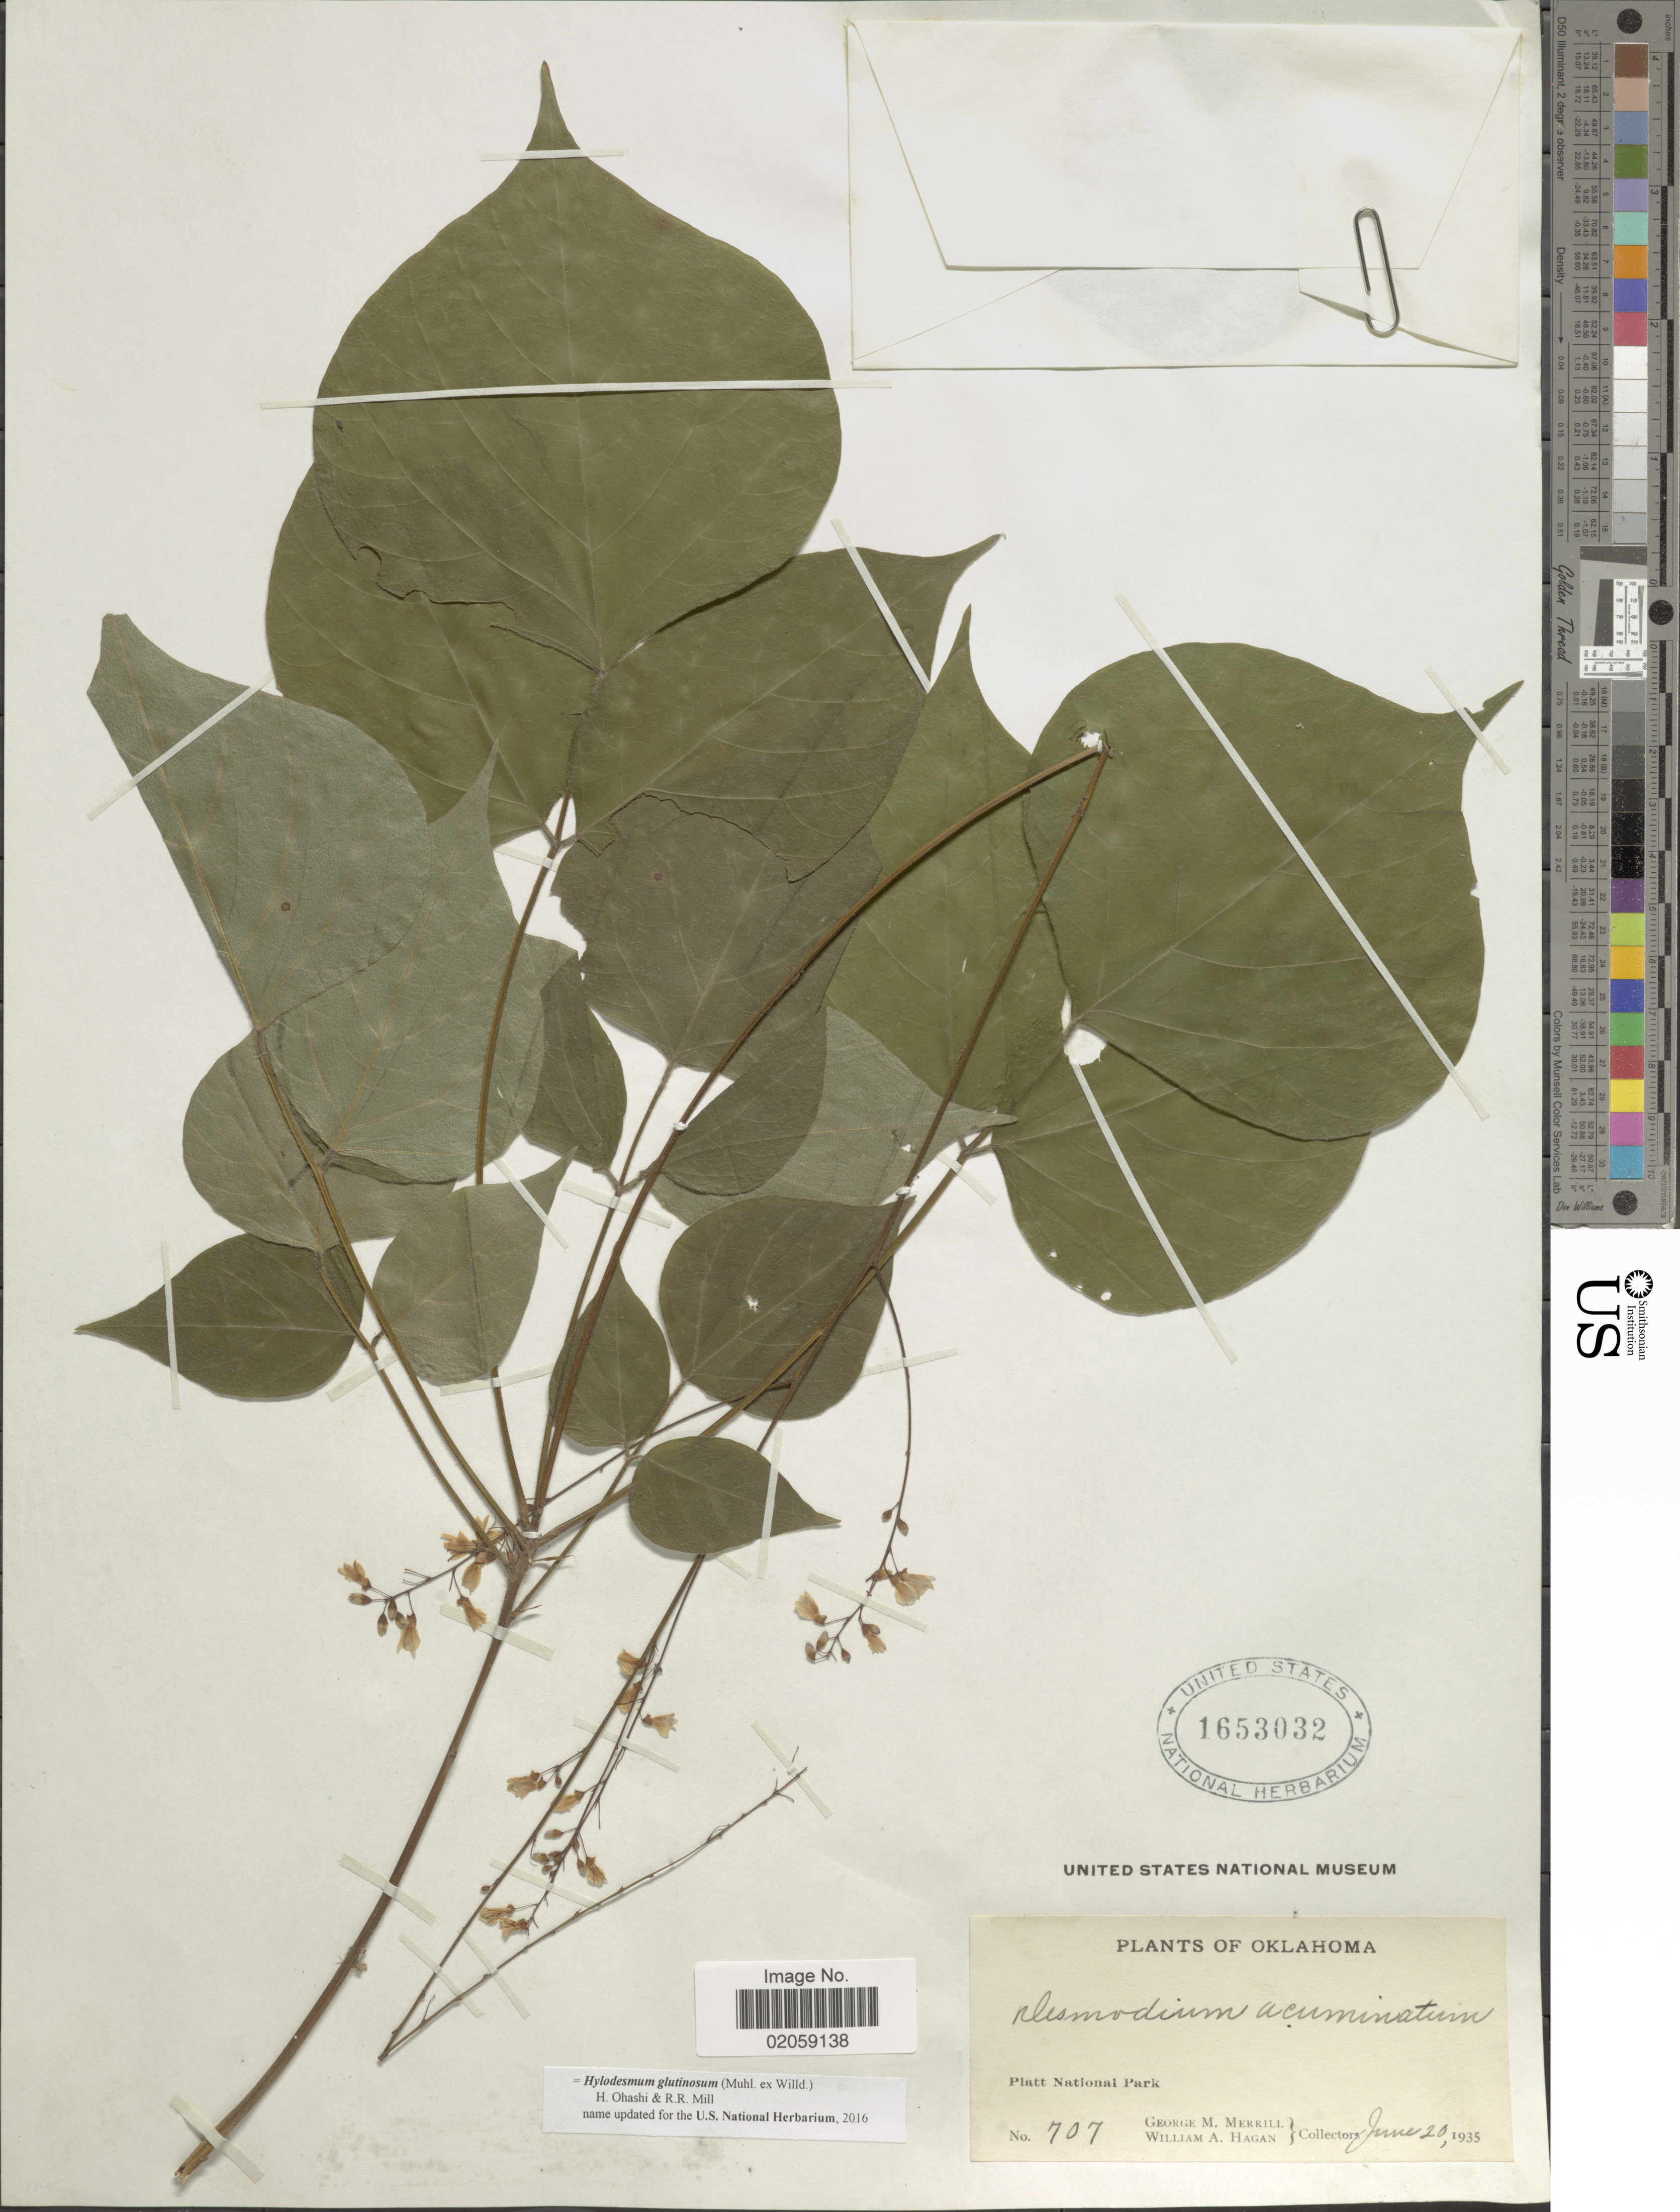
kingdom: Plantae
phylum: Tracheophyta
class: Magnoliopsida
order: Fabales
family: Fabaceae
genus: Hylodesmum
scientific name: Hylodesmum glutinosum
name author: (Muhl. ex Willd.) H. Ohashi & R.R. Mill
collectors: G. M. Merrill & W. Hagan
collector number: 707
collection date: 1935-06-20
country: United States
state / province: Oklahoma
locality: Platt National Park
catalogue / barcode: US 1653032